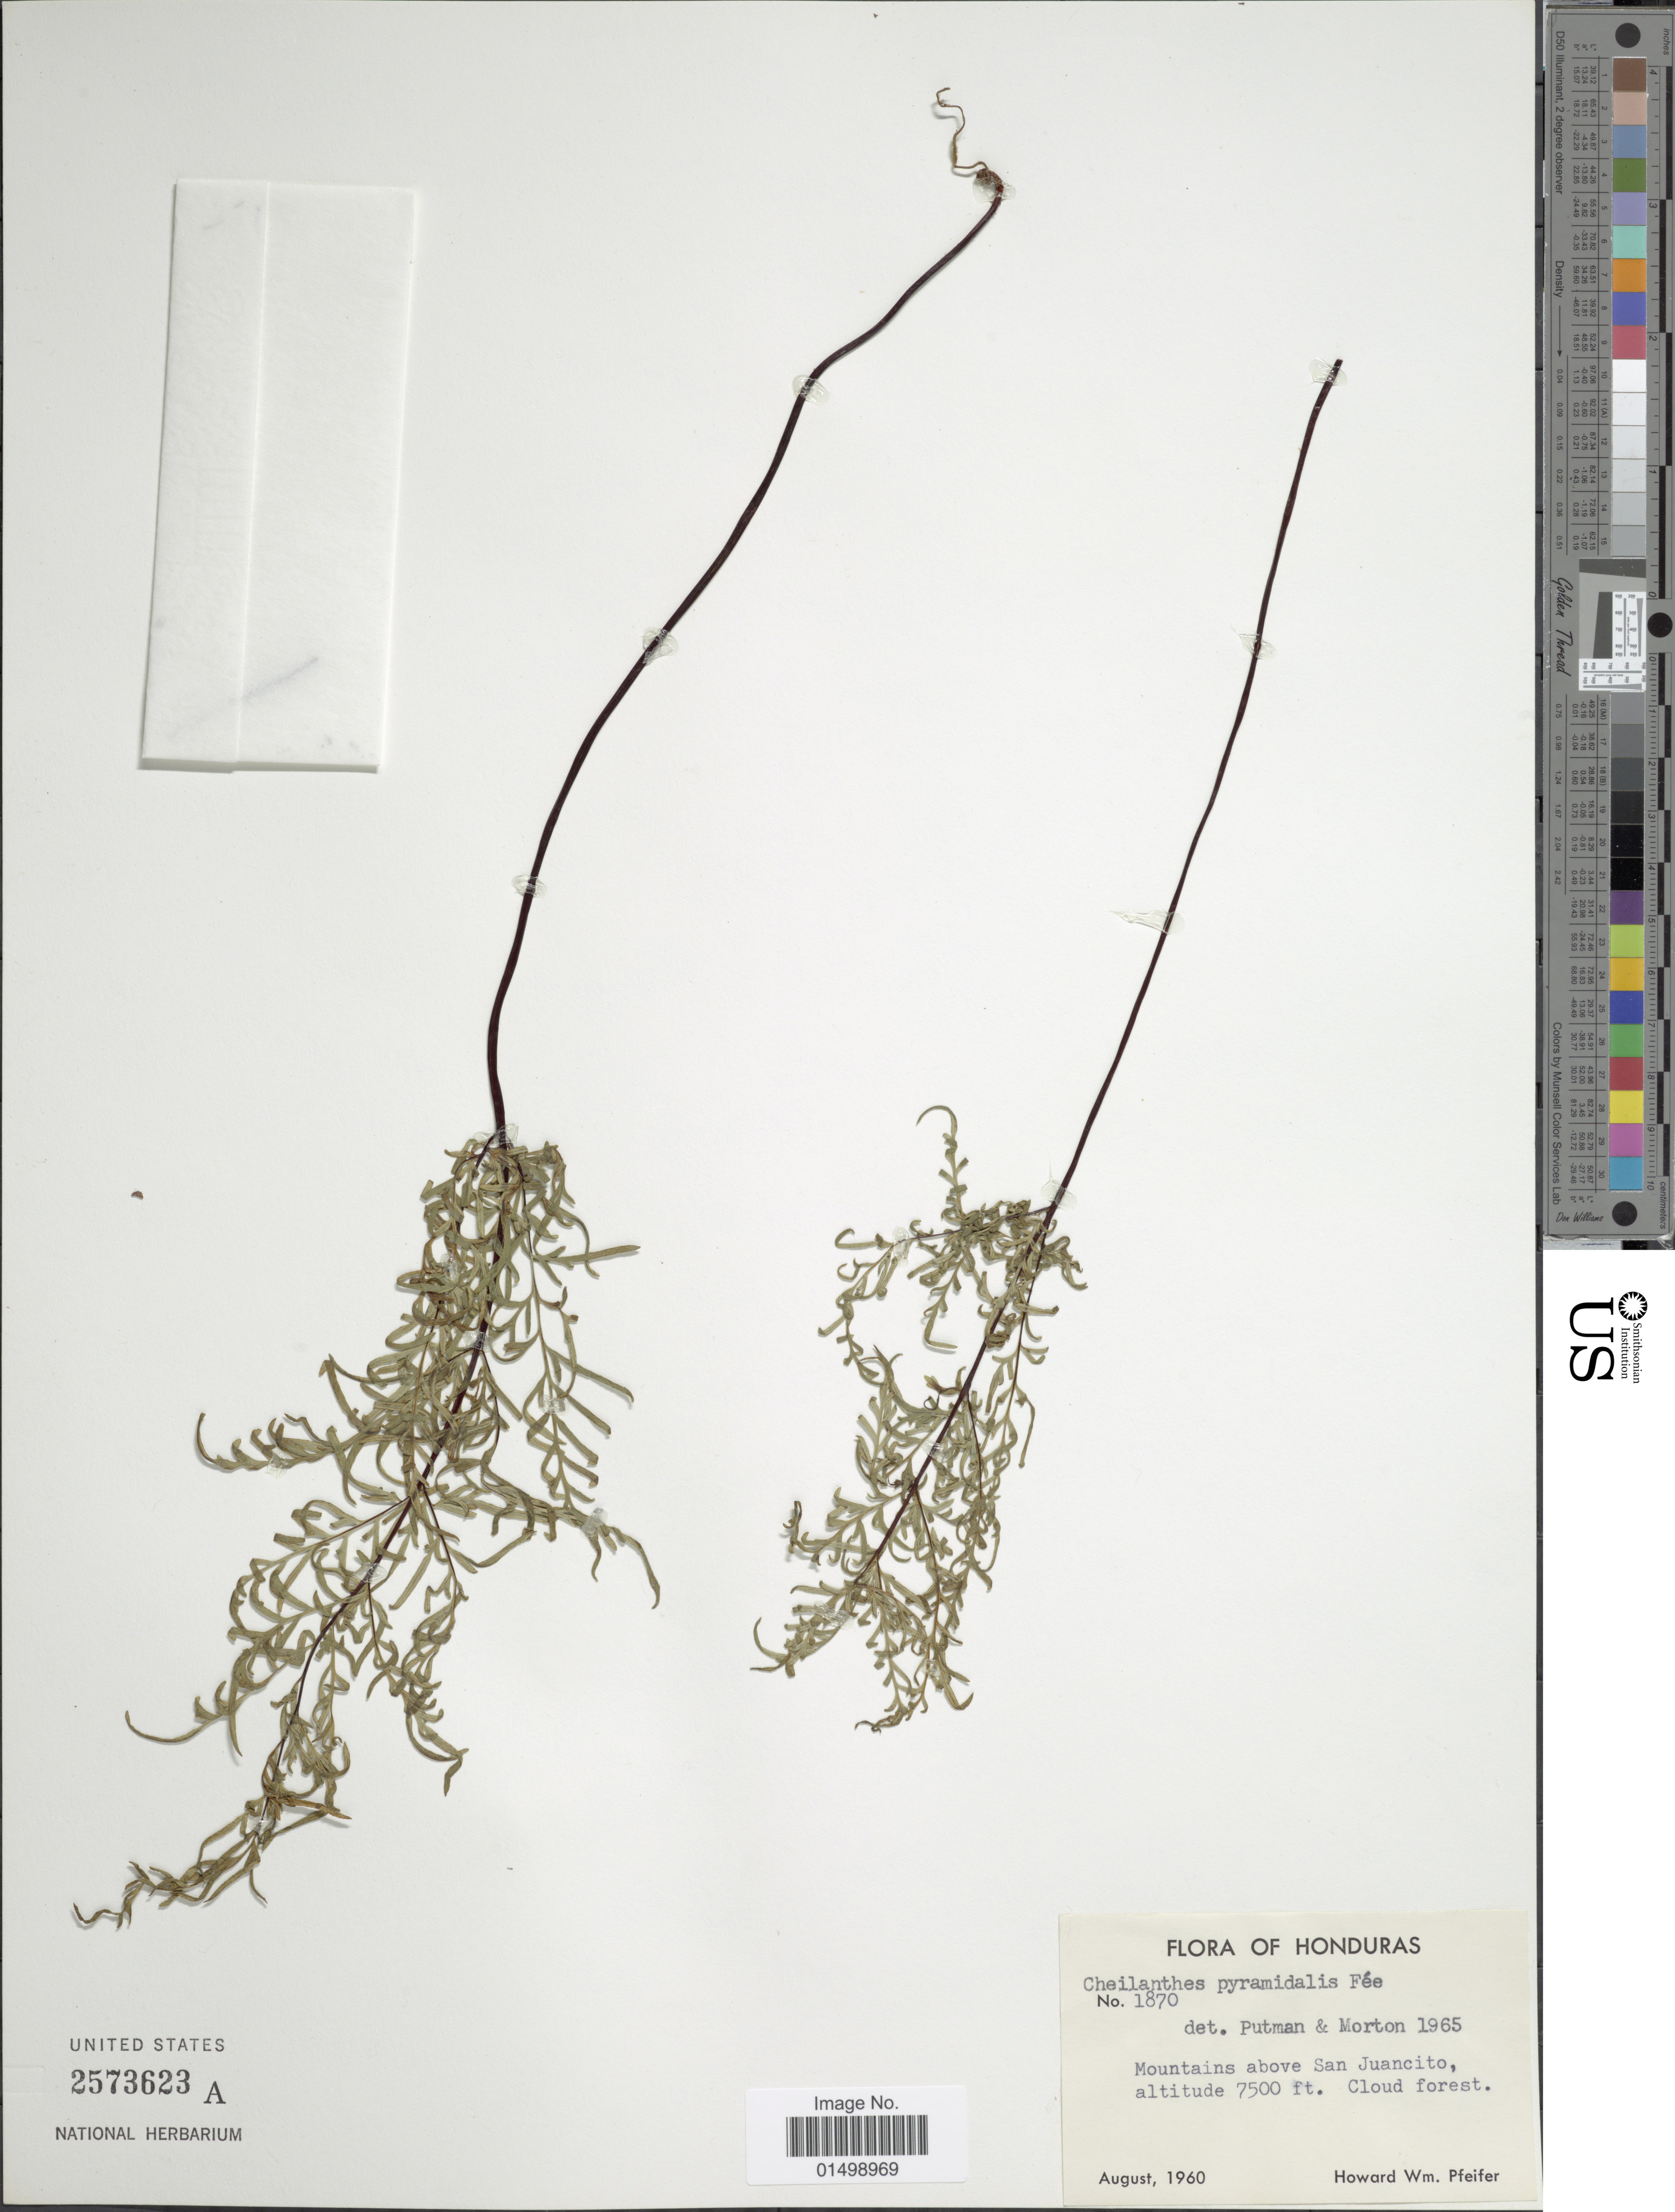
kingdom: Plantae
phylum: Tracheophyta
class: Polypodiopsida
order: Polypodiales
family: Pteridaceae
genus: Cheilanthes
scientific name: Cheilanthes pyramidalis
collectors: H. W. Pfeifer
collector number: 1870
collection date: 1960-08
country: Honduras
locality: Mountains above San Jauncito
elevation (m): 2286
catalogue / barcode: US 2573623A